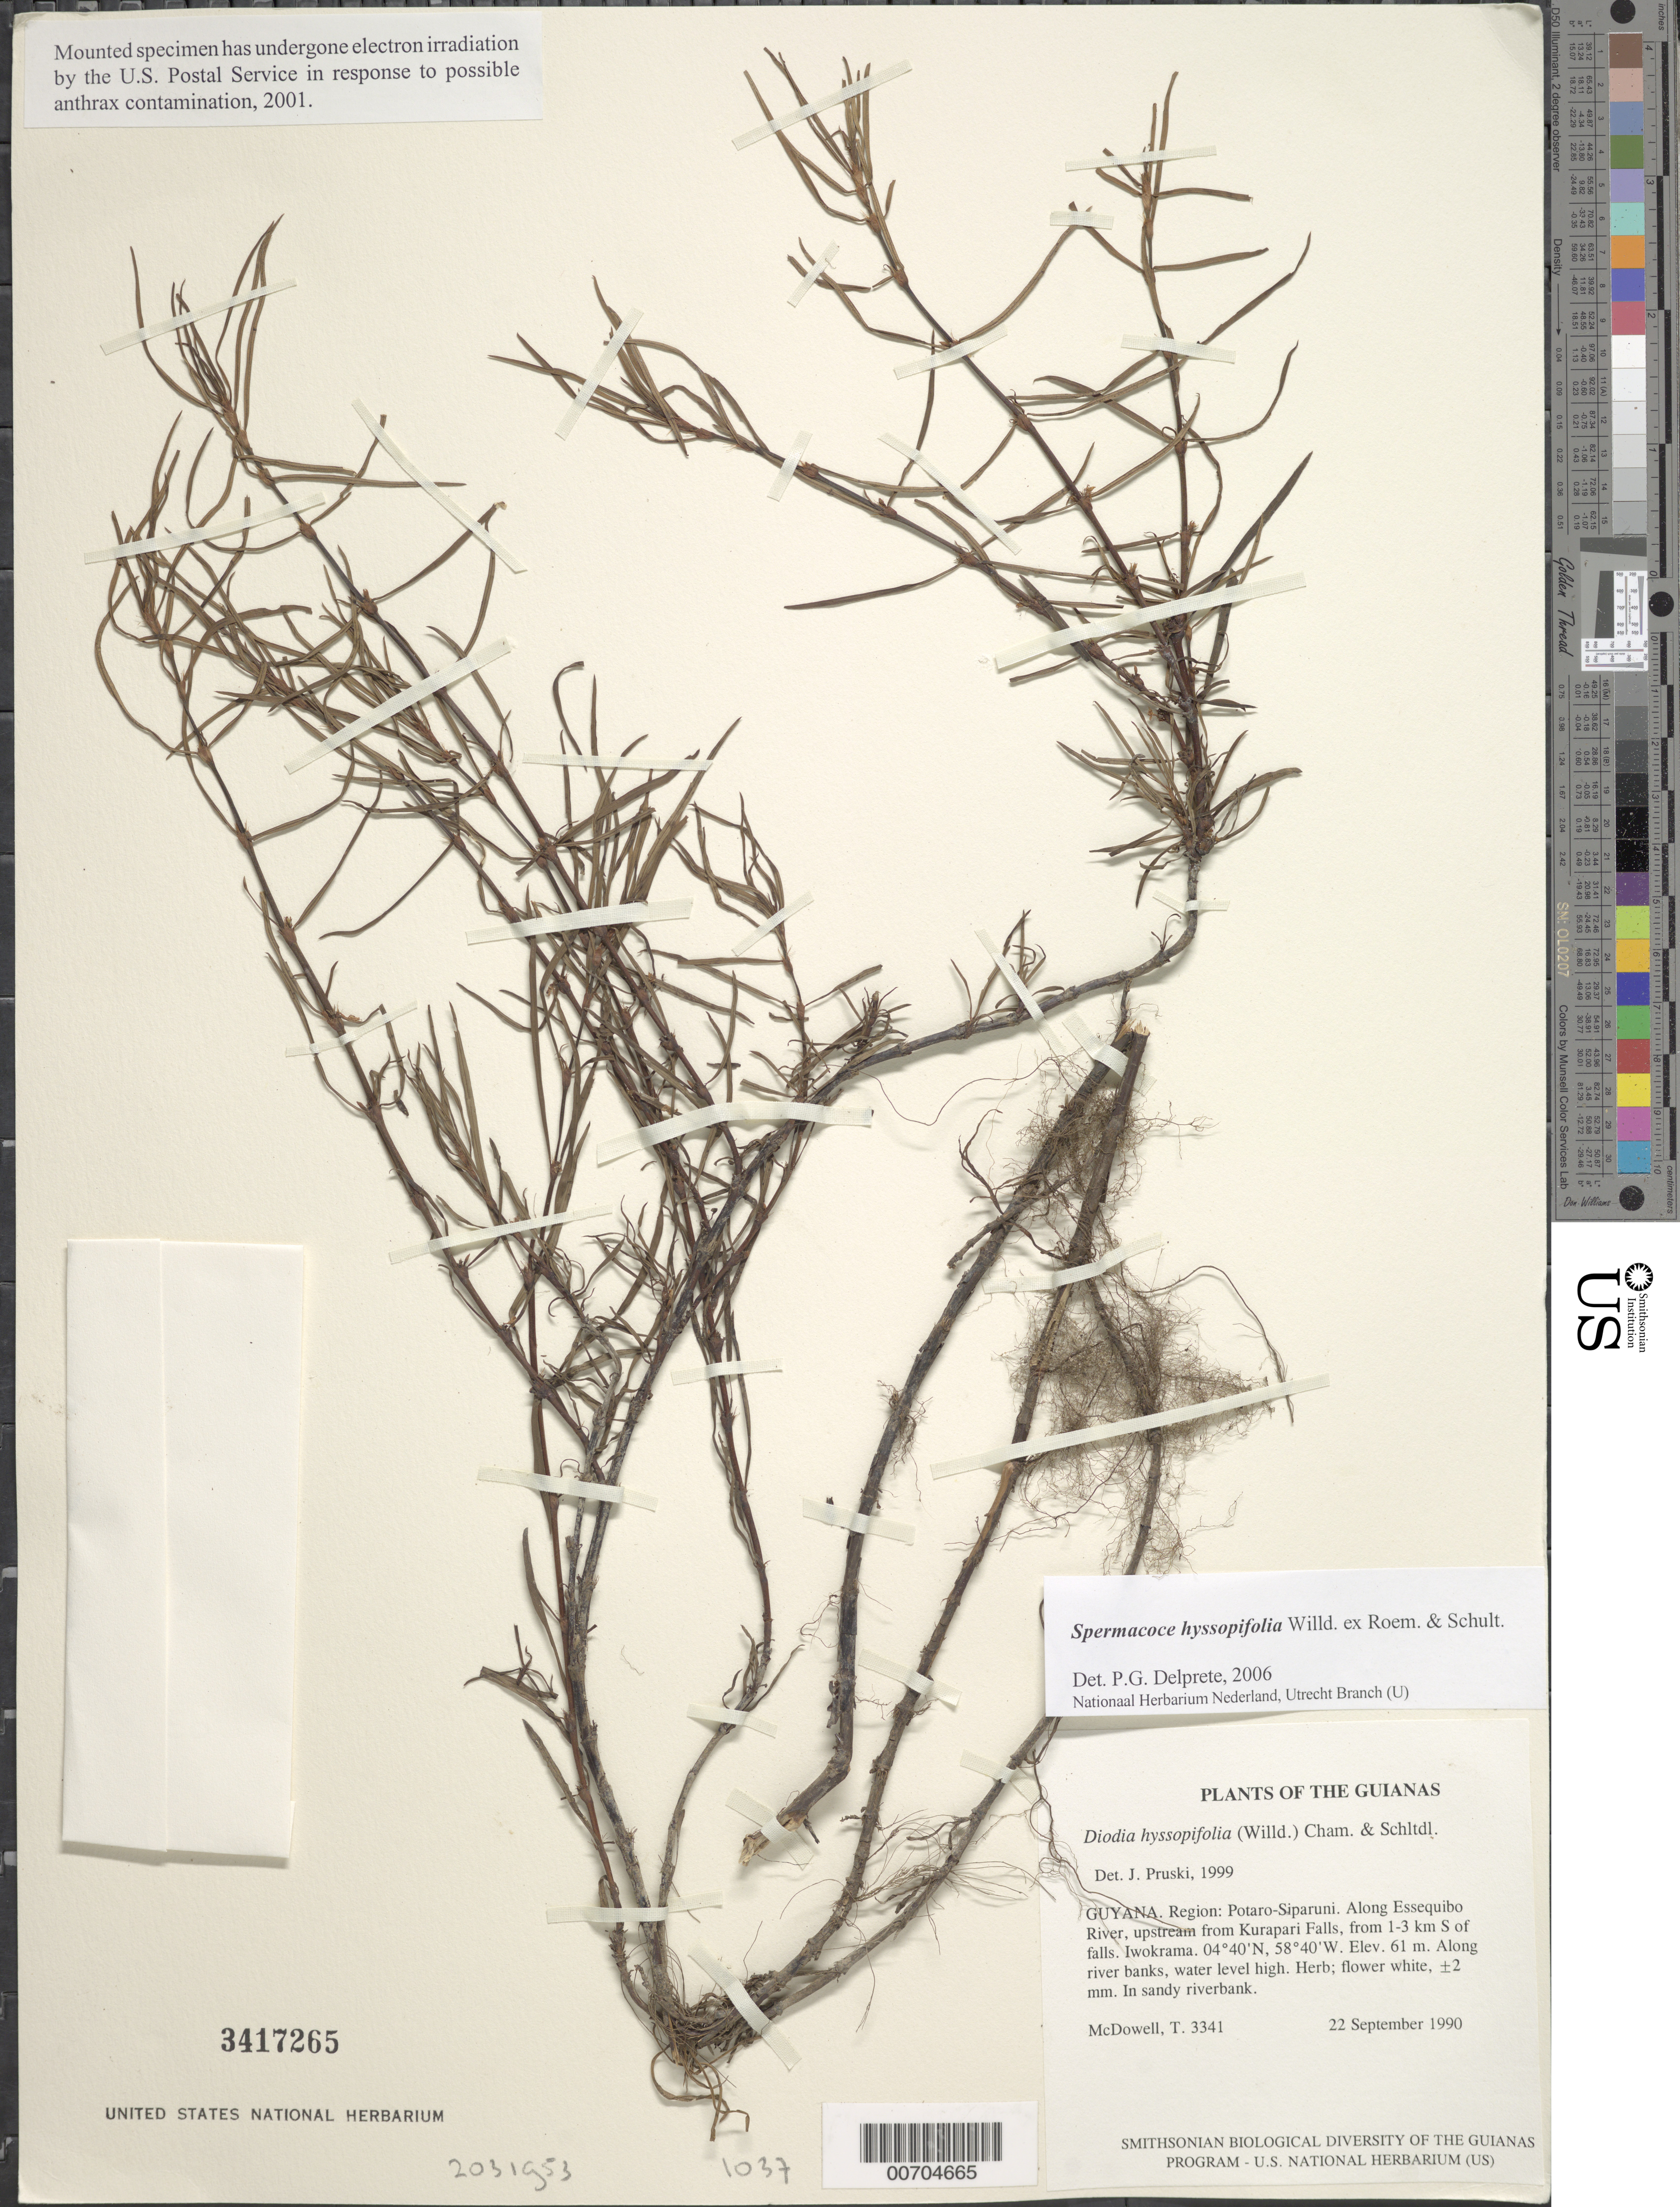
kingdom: Plantae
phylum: Tracheophyta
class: Magnoliopsida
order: Gentianales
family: Rubiaceae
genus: Spermacoce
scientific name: Spermacoce hyssopifolia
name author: Willd. ex Roem. & Schult.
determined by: Delprete, P. G., Herb. de Guyane Cay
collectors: T. McDowell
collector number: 3341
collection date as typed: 22 September 1990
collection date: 1990-09-22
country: Guyana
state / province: Potaro-Siparuni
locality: Along Essequibo River, upstream from Kurupukari Falls, from 1-3 km S of falls. Iwokrama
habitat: Along river banks, water level high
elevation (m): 61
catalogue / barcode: US 3417265